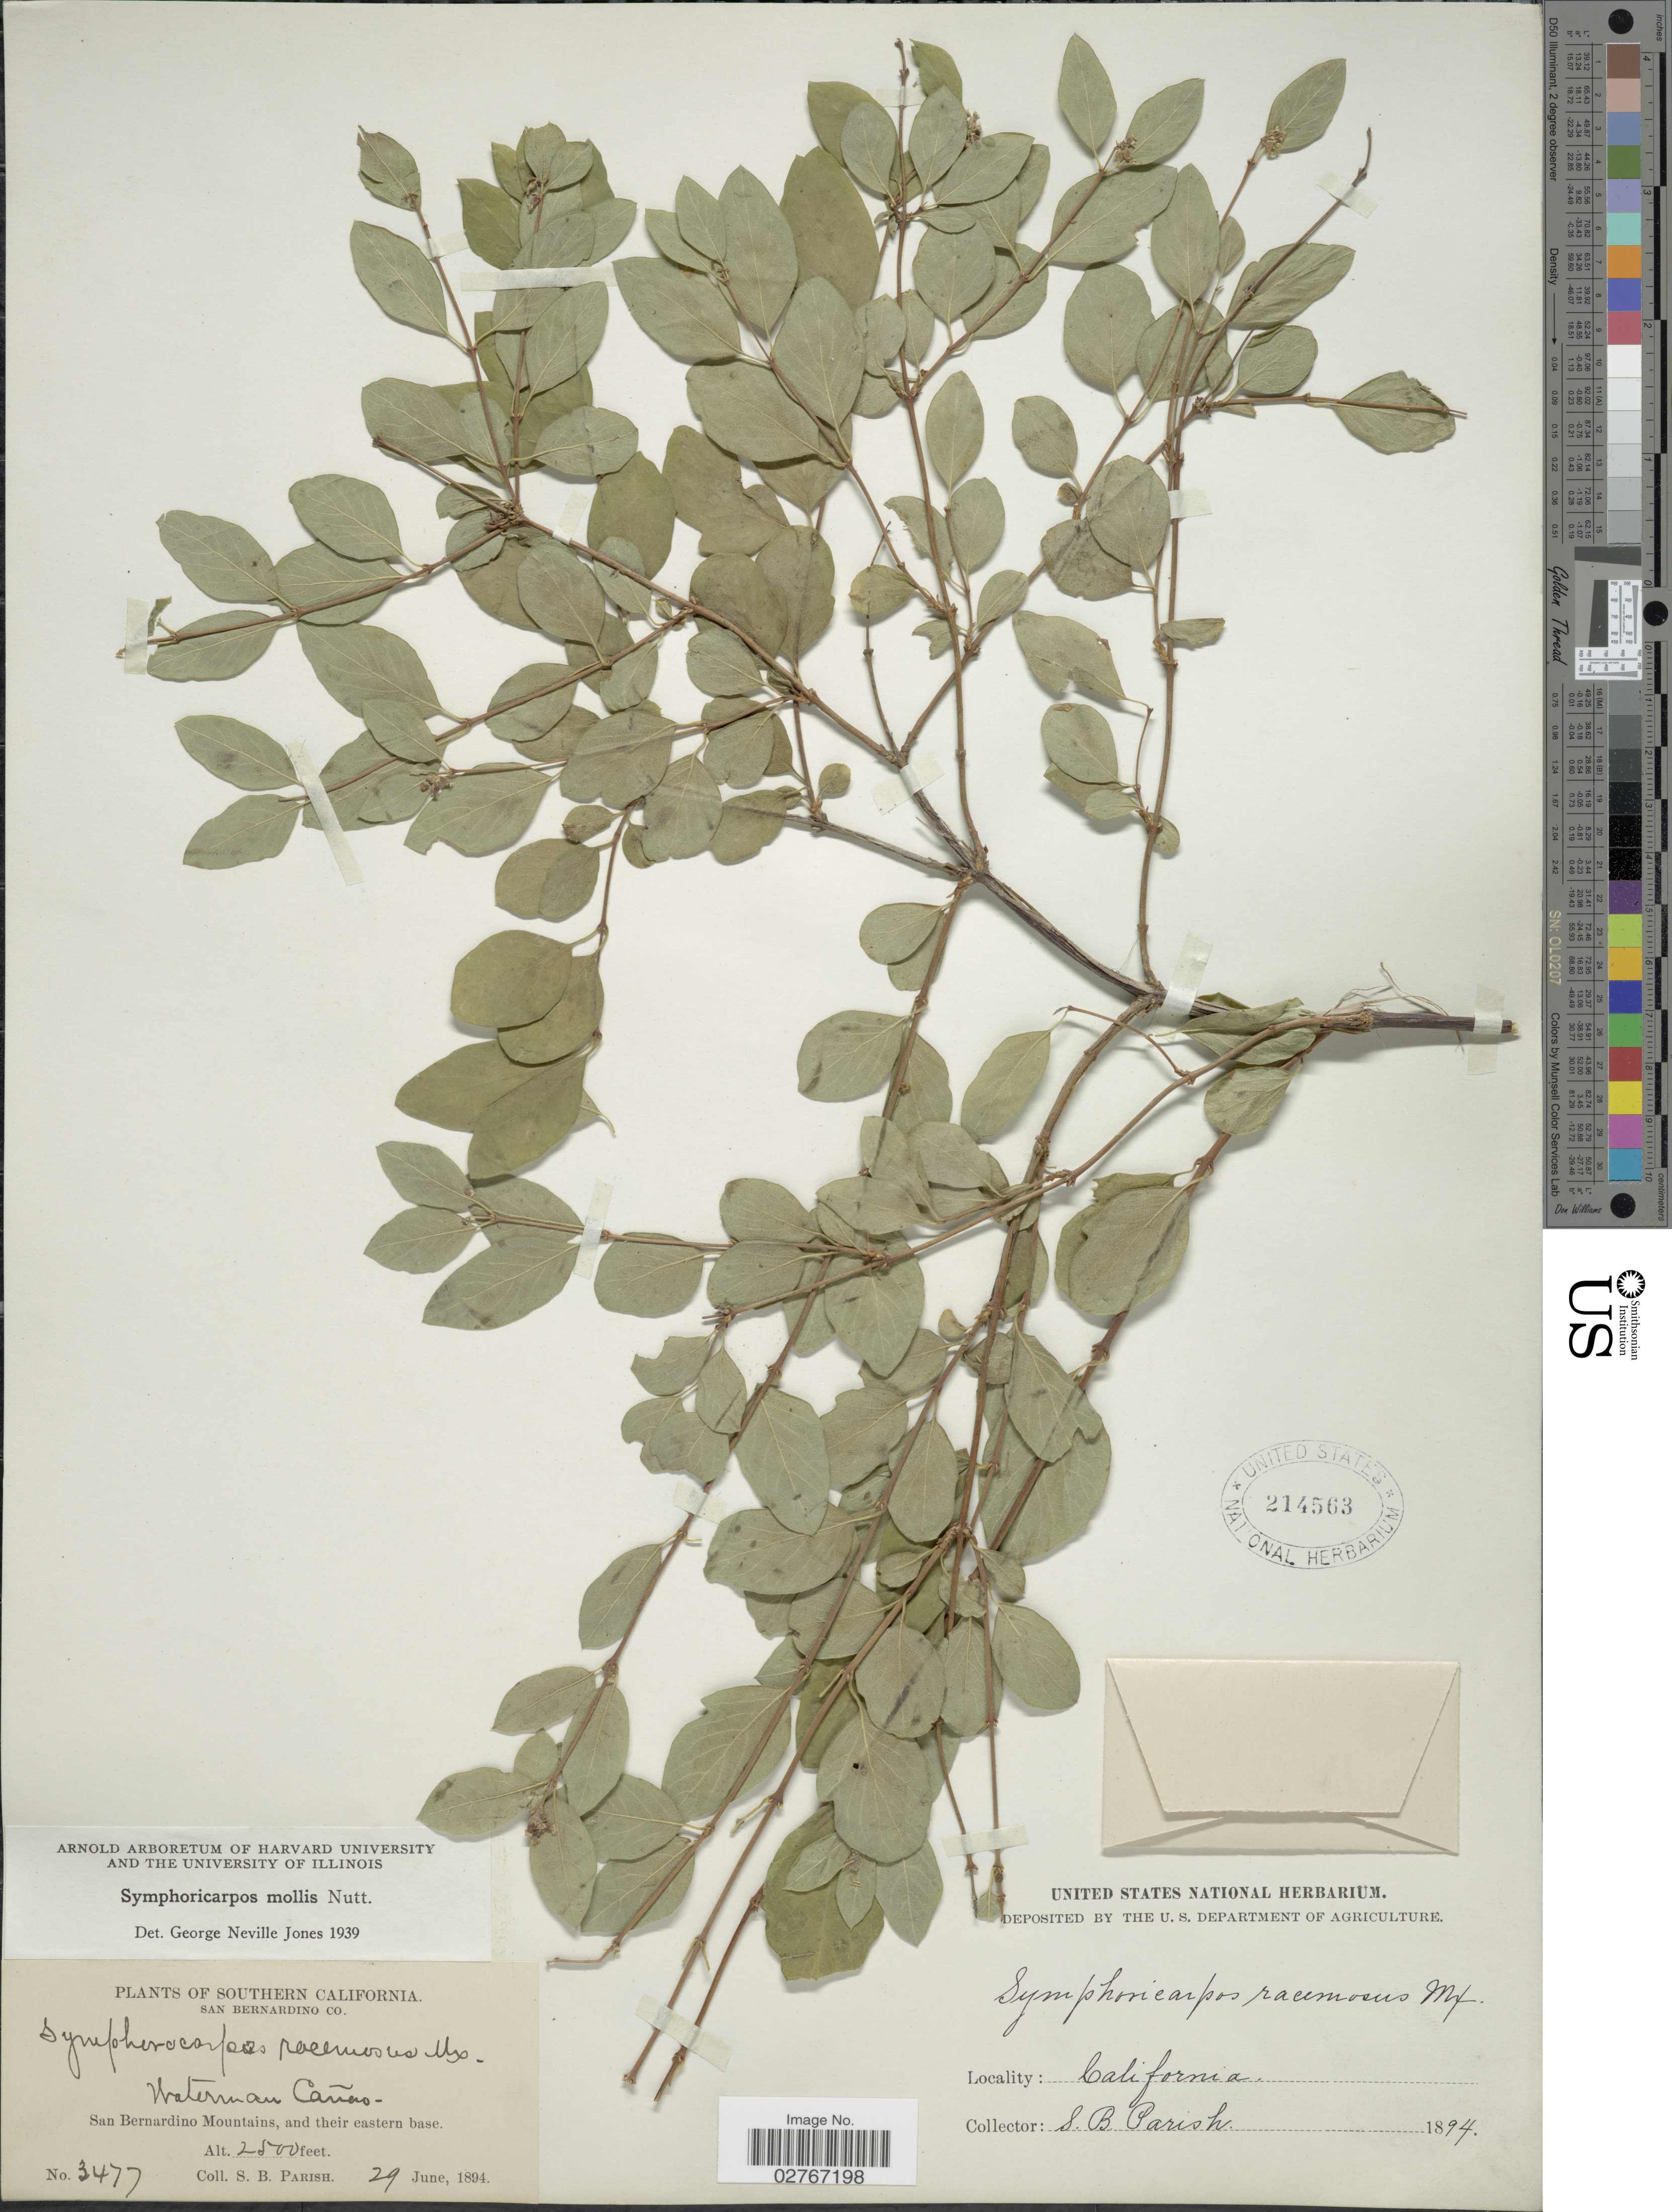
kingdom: Plantae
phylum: Tracheophyta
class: Magnoliopsida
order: Dipsacales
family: Caprifoliaceae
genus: Symphoricarpos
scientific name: Symphoricarpos mollis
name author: Nutt.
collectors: S. B. Parish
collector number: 3477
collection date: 1894-06-29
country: United States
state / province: California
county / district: San Bernardino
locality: Southern California, Waterman Cañon - San Bernardino Mountains, and their eastern base.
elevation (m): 762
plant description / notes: Removed "San Bernardino Co." from Precise Locality field and added to County field.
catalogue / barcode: US 214563